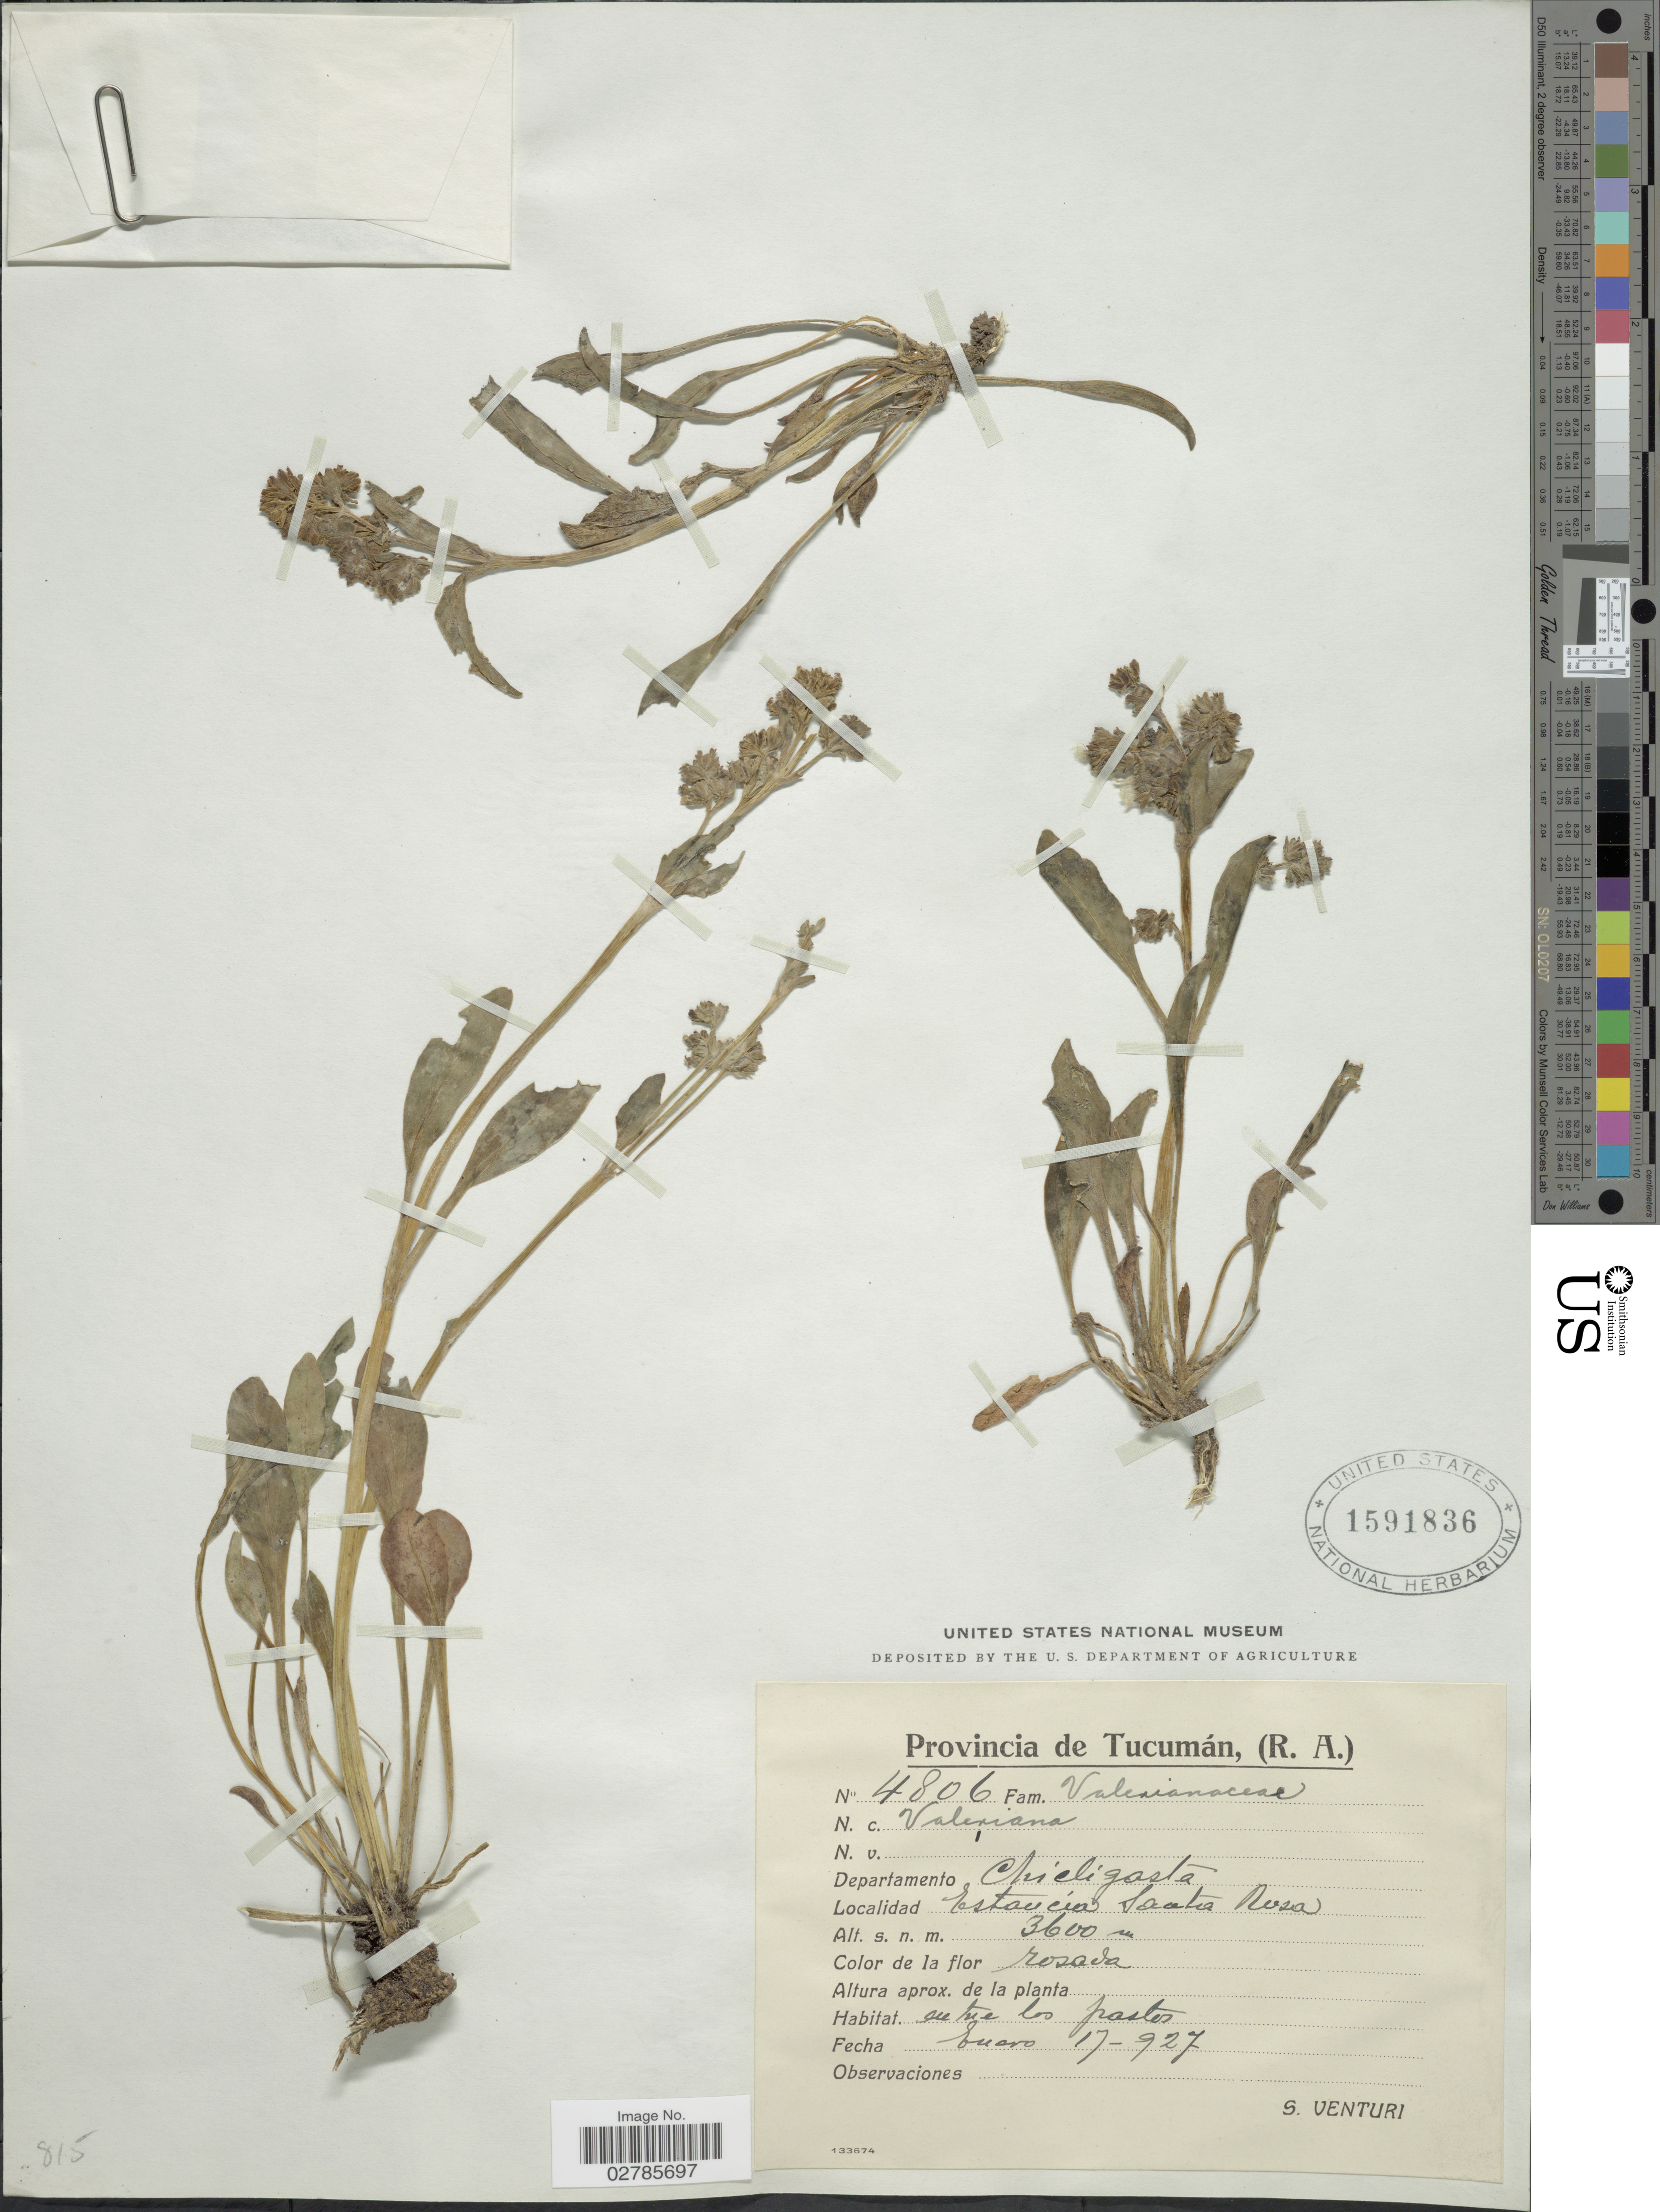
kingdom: Plantae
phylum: Tracheophyta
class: Magnoliopsida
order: Dipsacales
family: Caprifoliaceae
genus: Valeriana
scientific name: Valeriana sp.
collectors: S. Venturi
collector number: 4806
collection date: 1927-01-17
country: Argentina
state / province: Tucuman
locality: Departamento Chicligasta, Estancia Santa Rosa.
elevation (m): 3600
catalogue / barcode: US 1591836